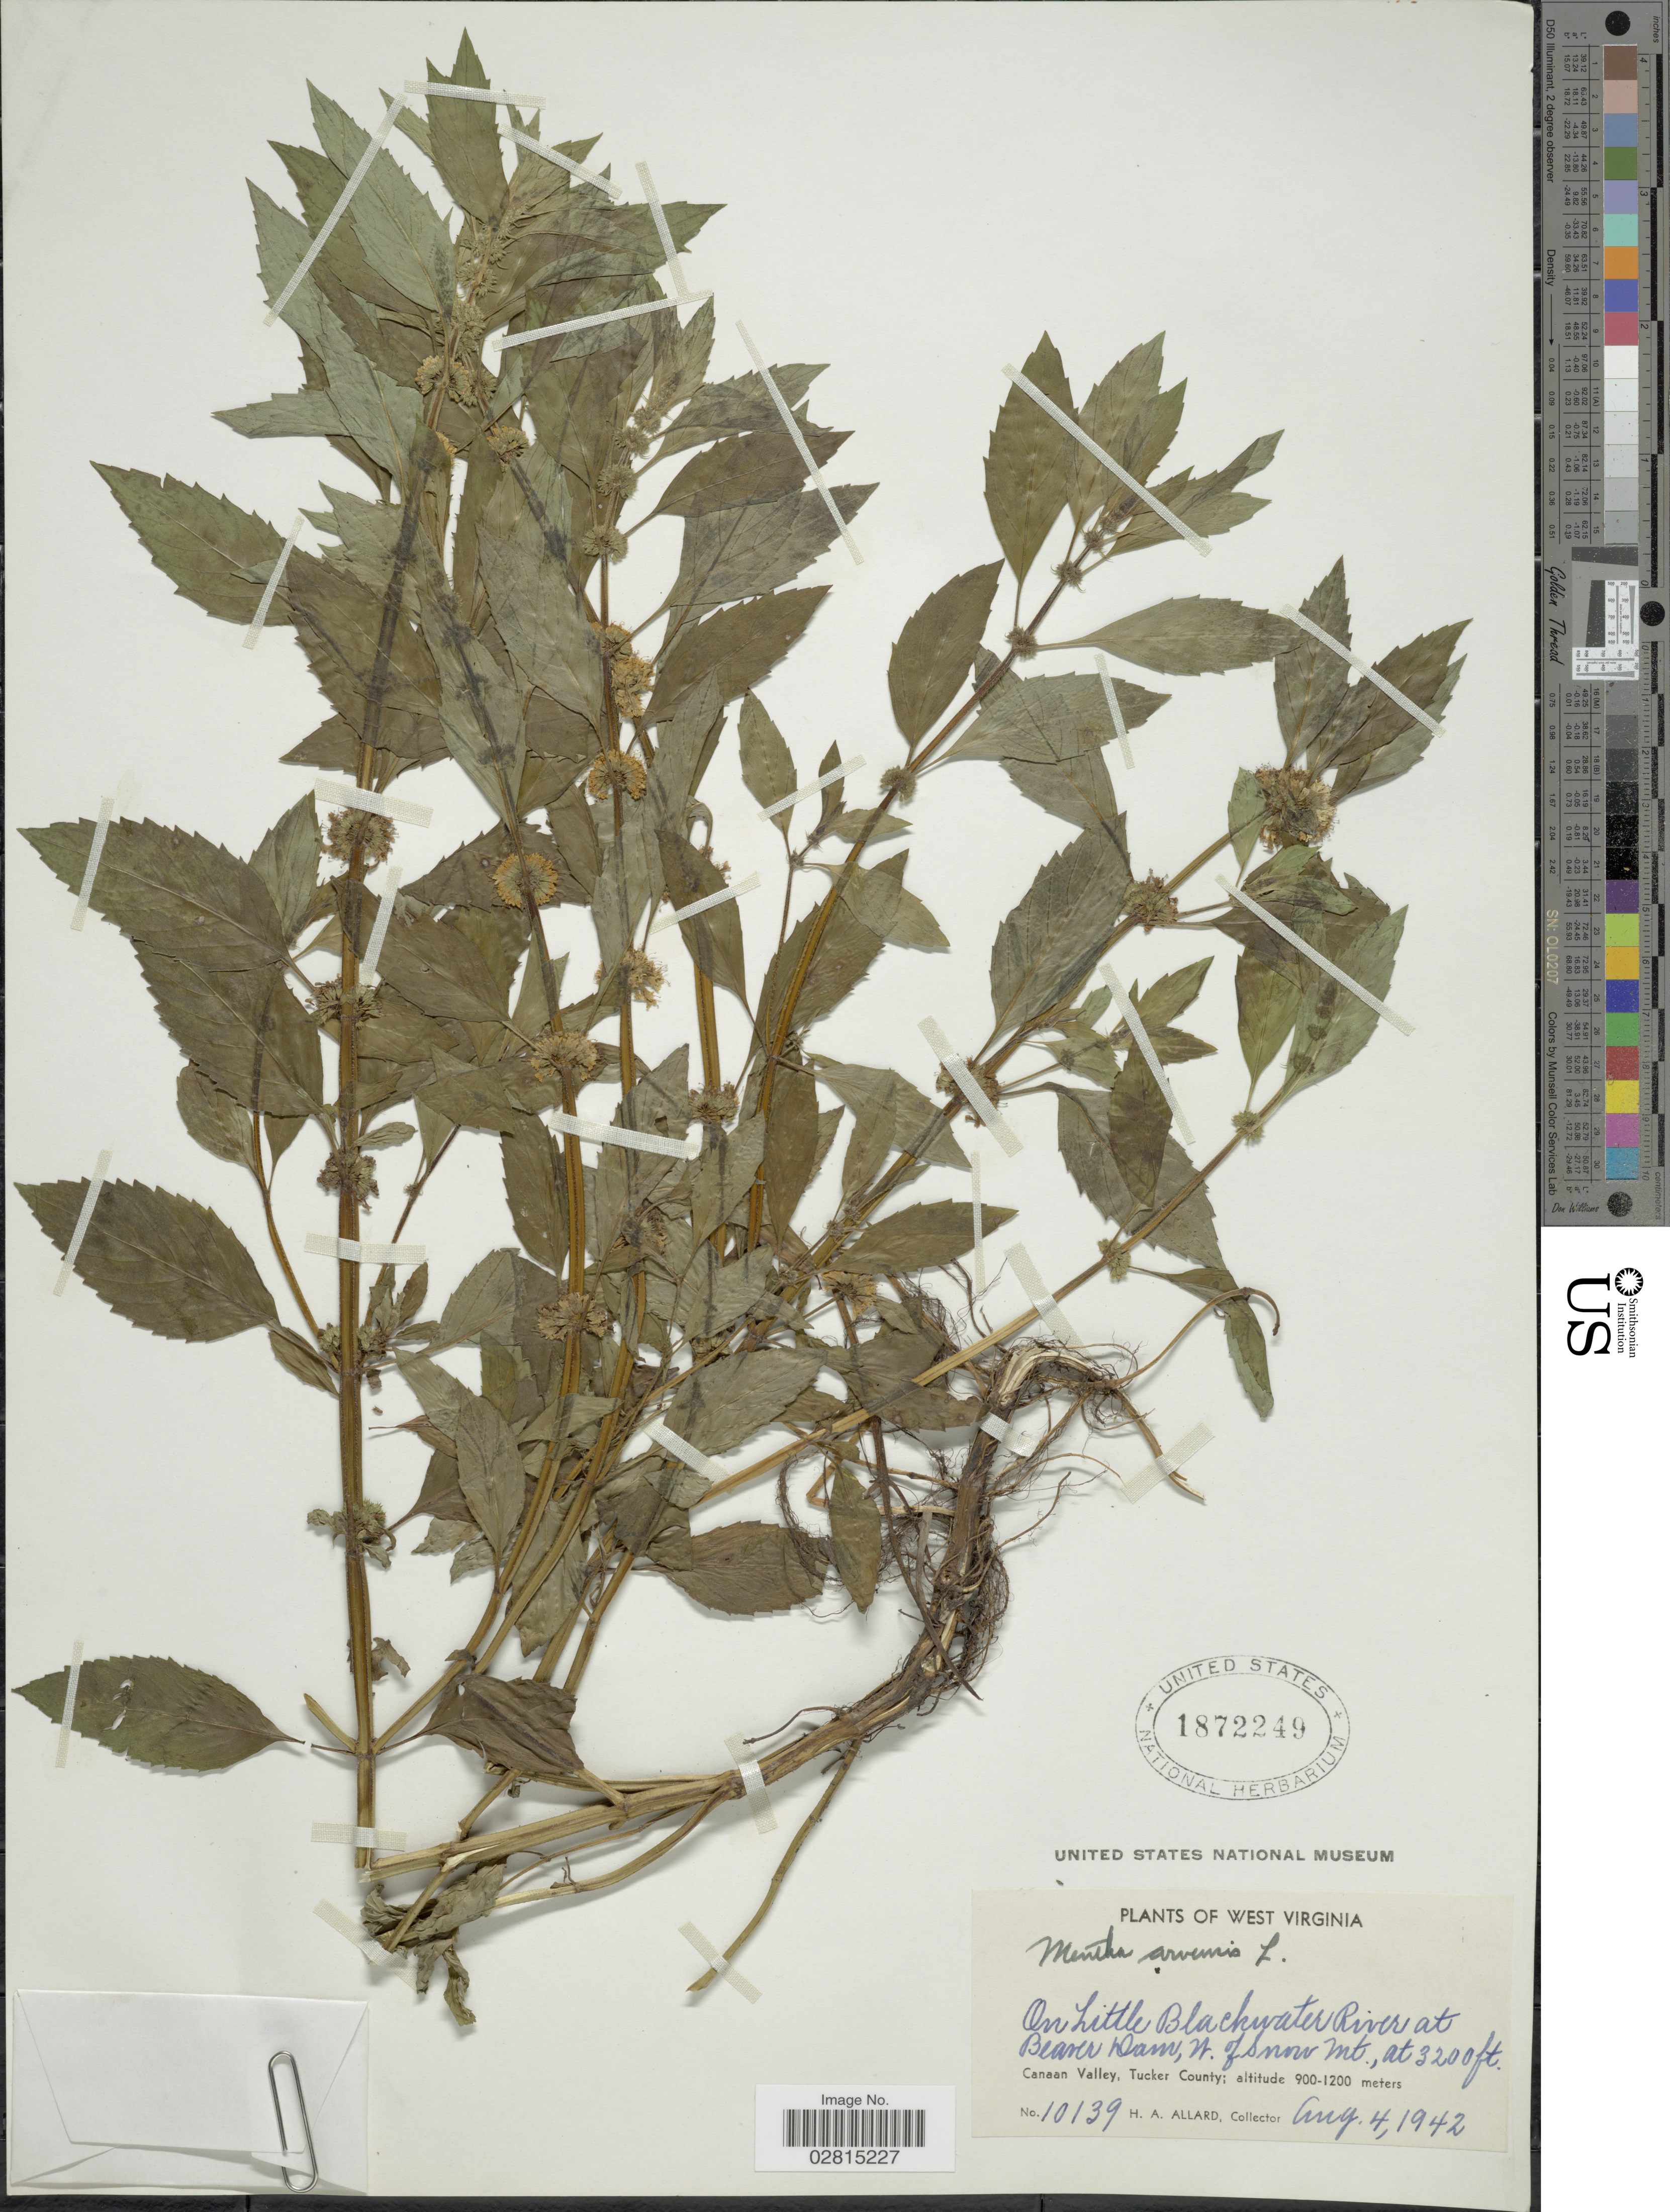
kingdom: Plantae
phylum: Tracheophyta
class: Magnoliopsida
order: Lamiales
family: Lamiaceae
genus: Mentha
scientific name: Mentha arvensis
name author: L.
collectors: H. A. Allard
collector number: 10139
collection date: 1942-08-04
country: United States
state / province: West Virginia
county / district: Tucker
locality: On Little Blackwater River at Beaver Dam, W. of Snow Mt., Canaan Valley, Tucker County.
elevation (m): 900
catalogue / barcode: US 1872249